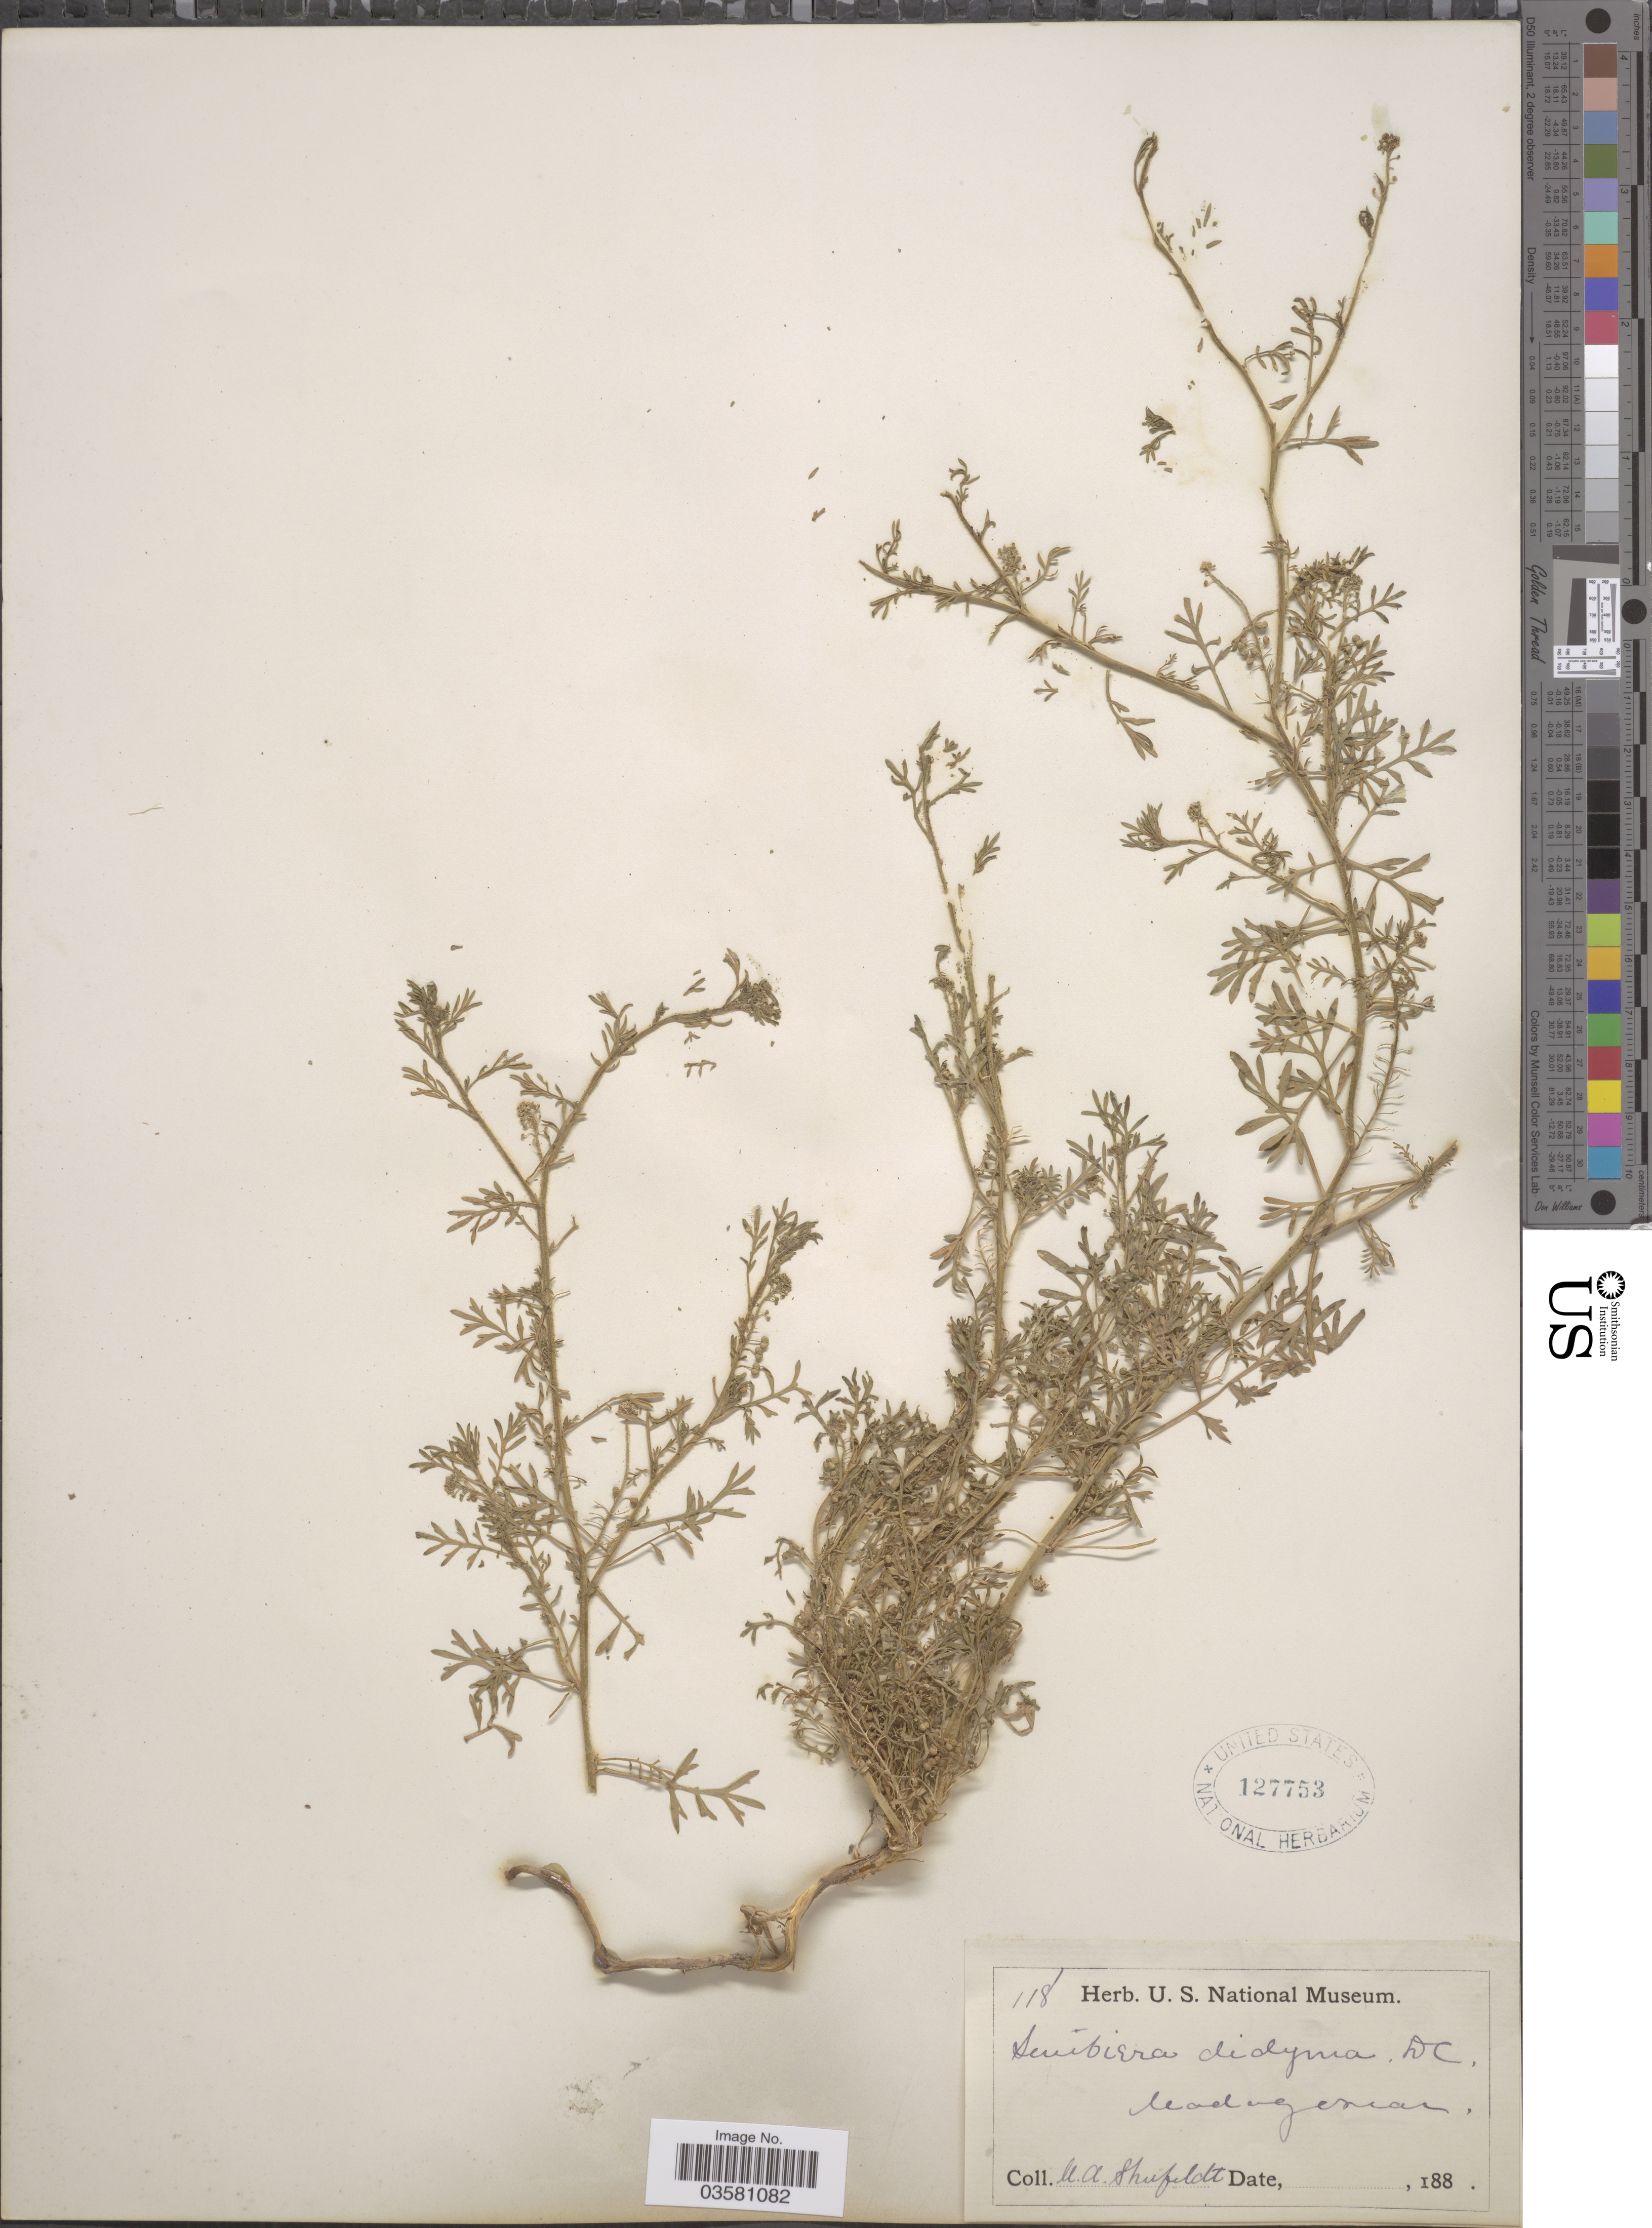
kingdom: Plantae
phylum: Tracheophyta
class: Magnoliopsida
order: Brassicales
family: Brassicaceae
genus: Lepidium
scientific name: Lepidium didymum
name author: L.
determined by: Strong, M. T., (US), Smithsonian Institution - National Museum of Natural History (UNITED STATES)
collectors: M. Shufeldt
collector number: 118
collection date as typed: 188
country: Madagascar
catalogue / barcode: US 127753